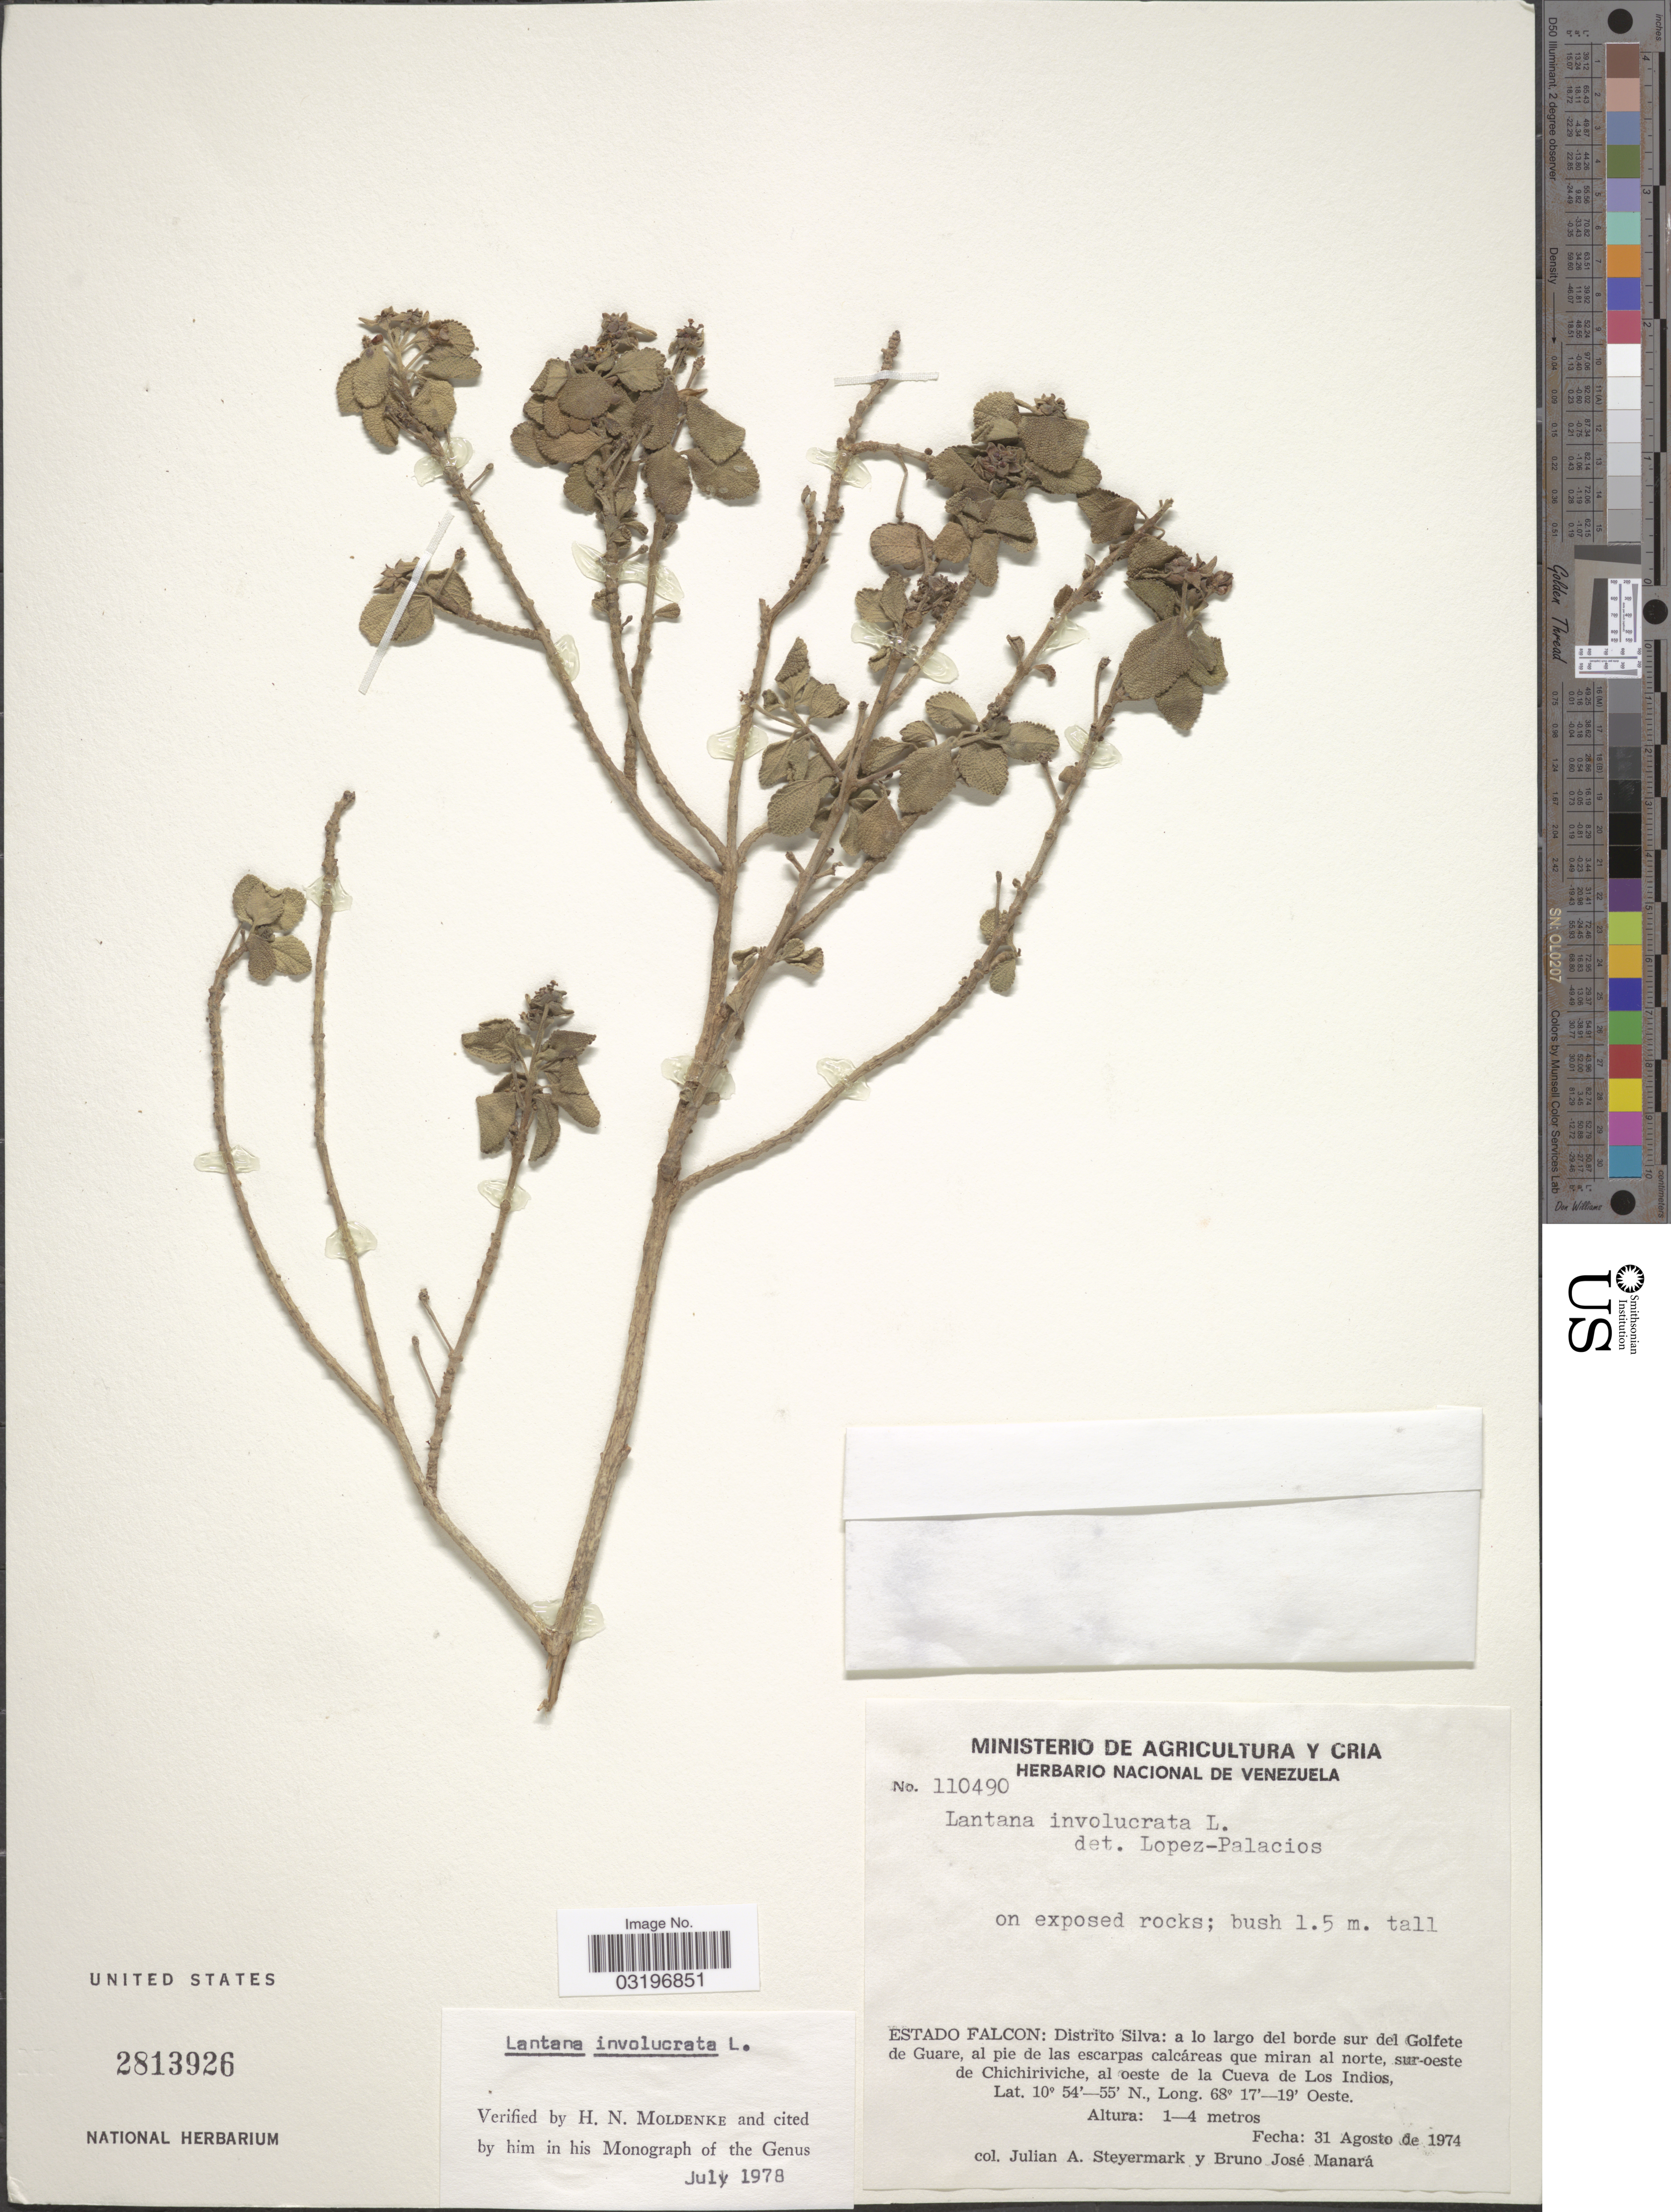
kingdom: Plantae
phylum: Tracheophyta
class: Magnoliopsida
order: Lamiales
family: Verbenaceae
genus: Lantana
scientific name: Lantana involucrata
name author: L.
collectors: J. Steyermark & B. Manara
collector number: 110490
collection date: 1974-08-31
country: Venezuela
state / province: Falcón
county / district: Silva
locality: Distrito Silva: a lo largo del borde sur del Golfete de Guare, a l pie de las escarpas calcáreas que miran al norte, sur-oeste de Chichiriviche, al oeste de la Cueva de Los Indion.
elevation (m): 1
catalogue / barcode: US 2813926